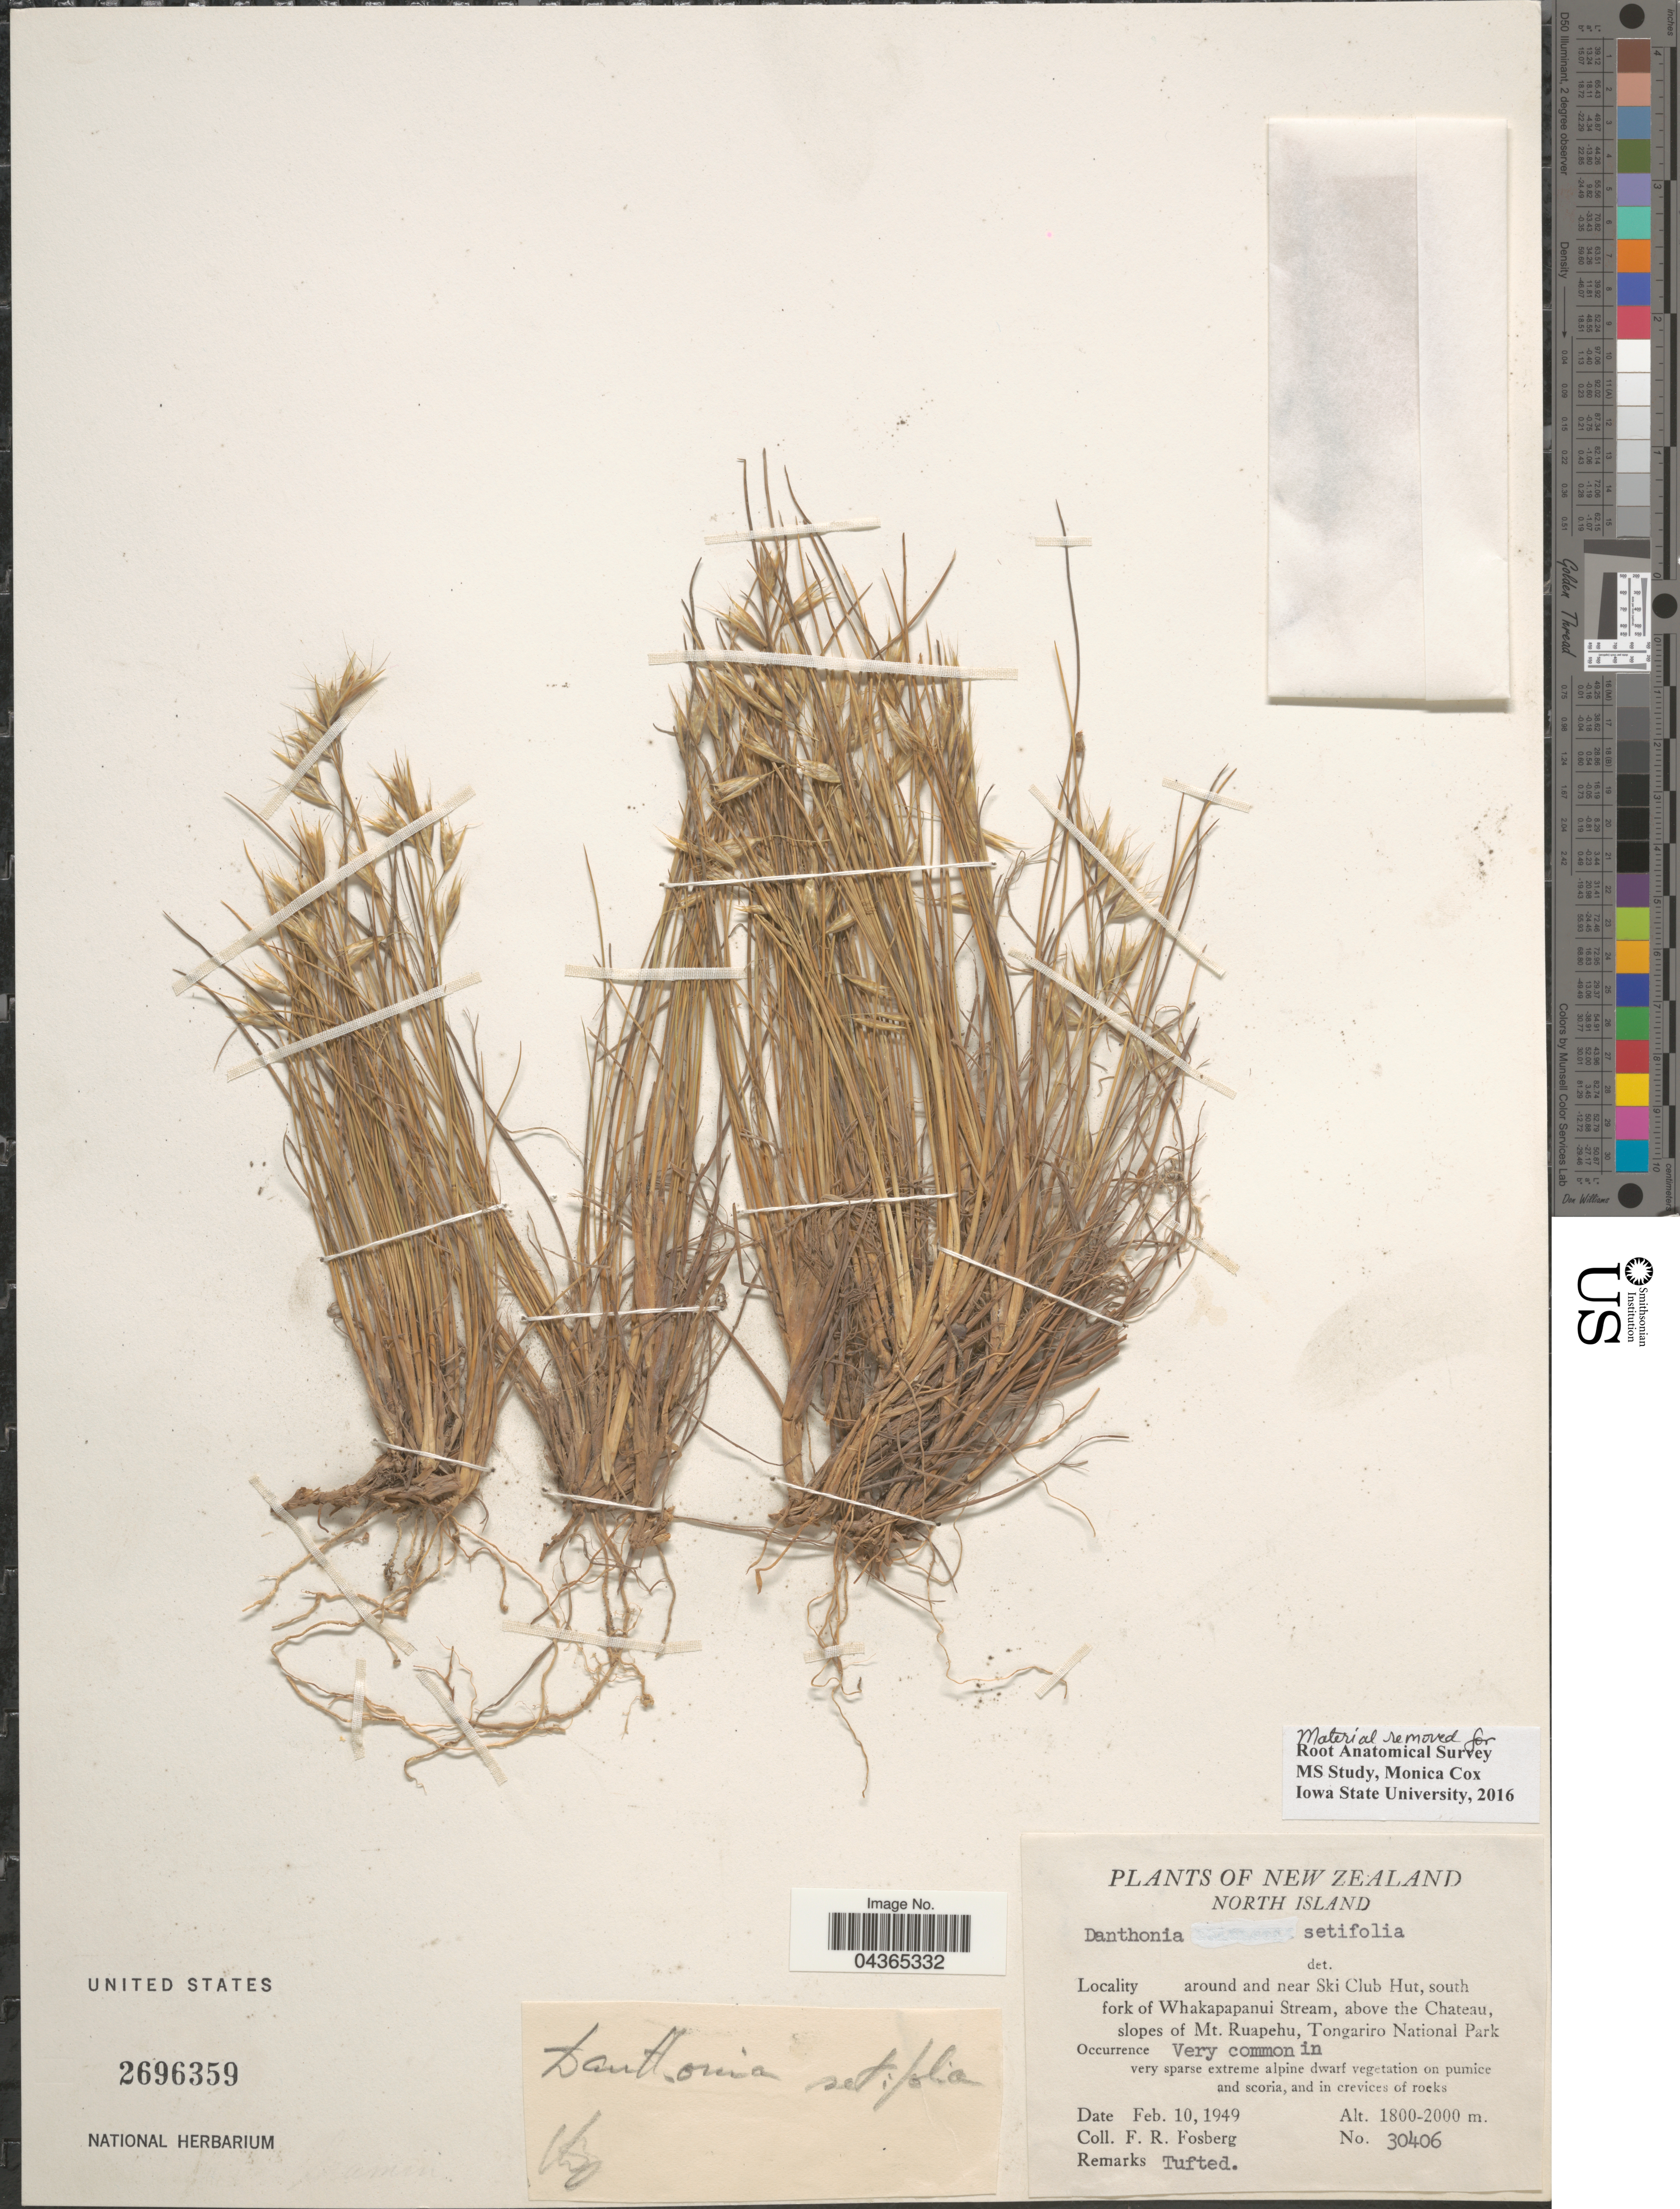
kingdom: Plantae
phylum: Tracheophyta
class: Liliopsida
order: Poales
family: Poaceae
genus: Rytidosperma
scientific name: Rytidosperma setifolium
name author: (Hook. f.) Connor & Edgar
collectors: F. R. Fosberg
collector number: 30406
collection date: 1949-02-10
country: New Zealand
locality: North Island. Around and near Ski Club Hut, south fork of Whakapapanui Stream, above the Chateau, slopes of Mt. Ruapehu, Tongariro National Park.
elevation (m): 1800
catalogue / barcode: US 2696359